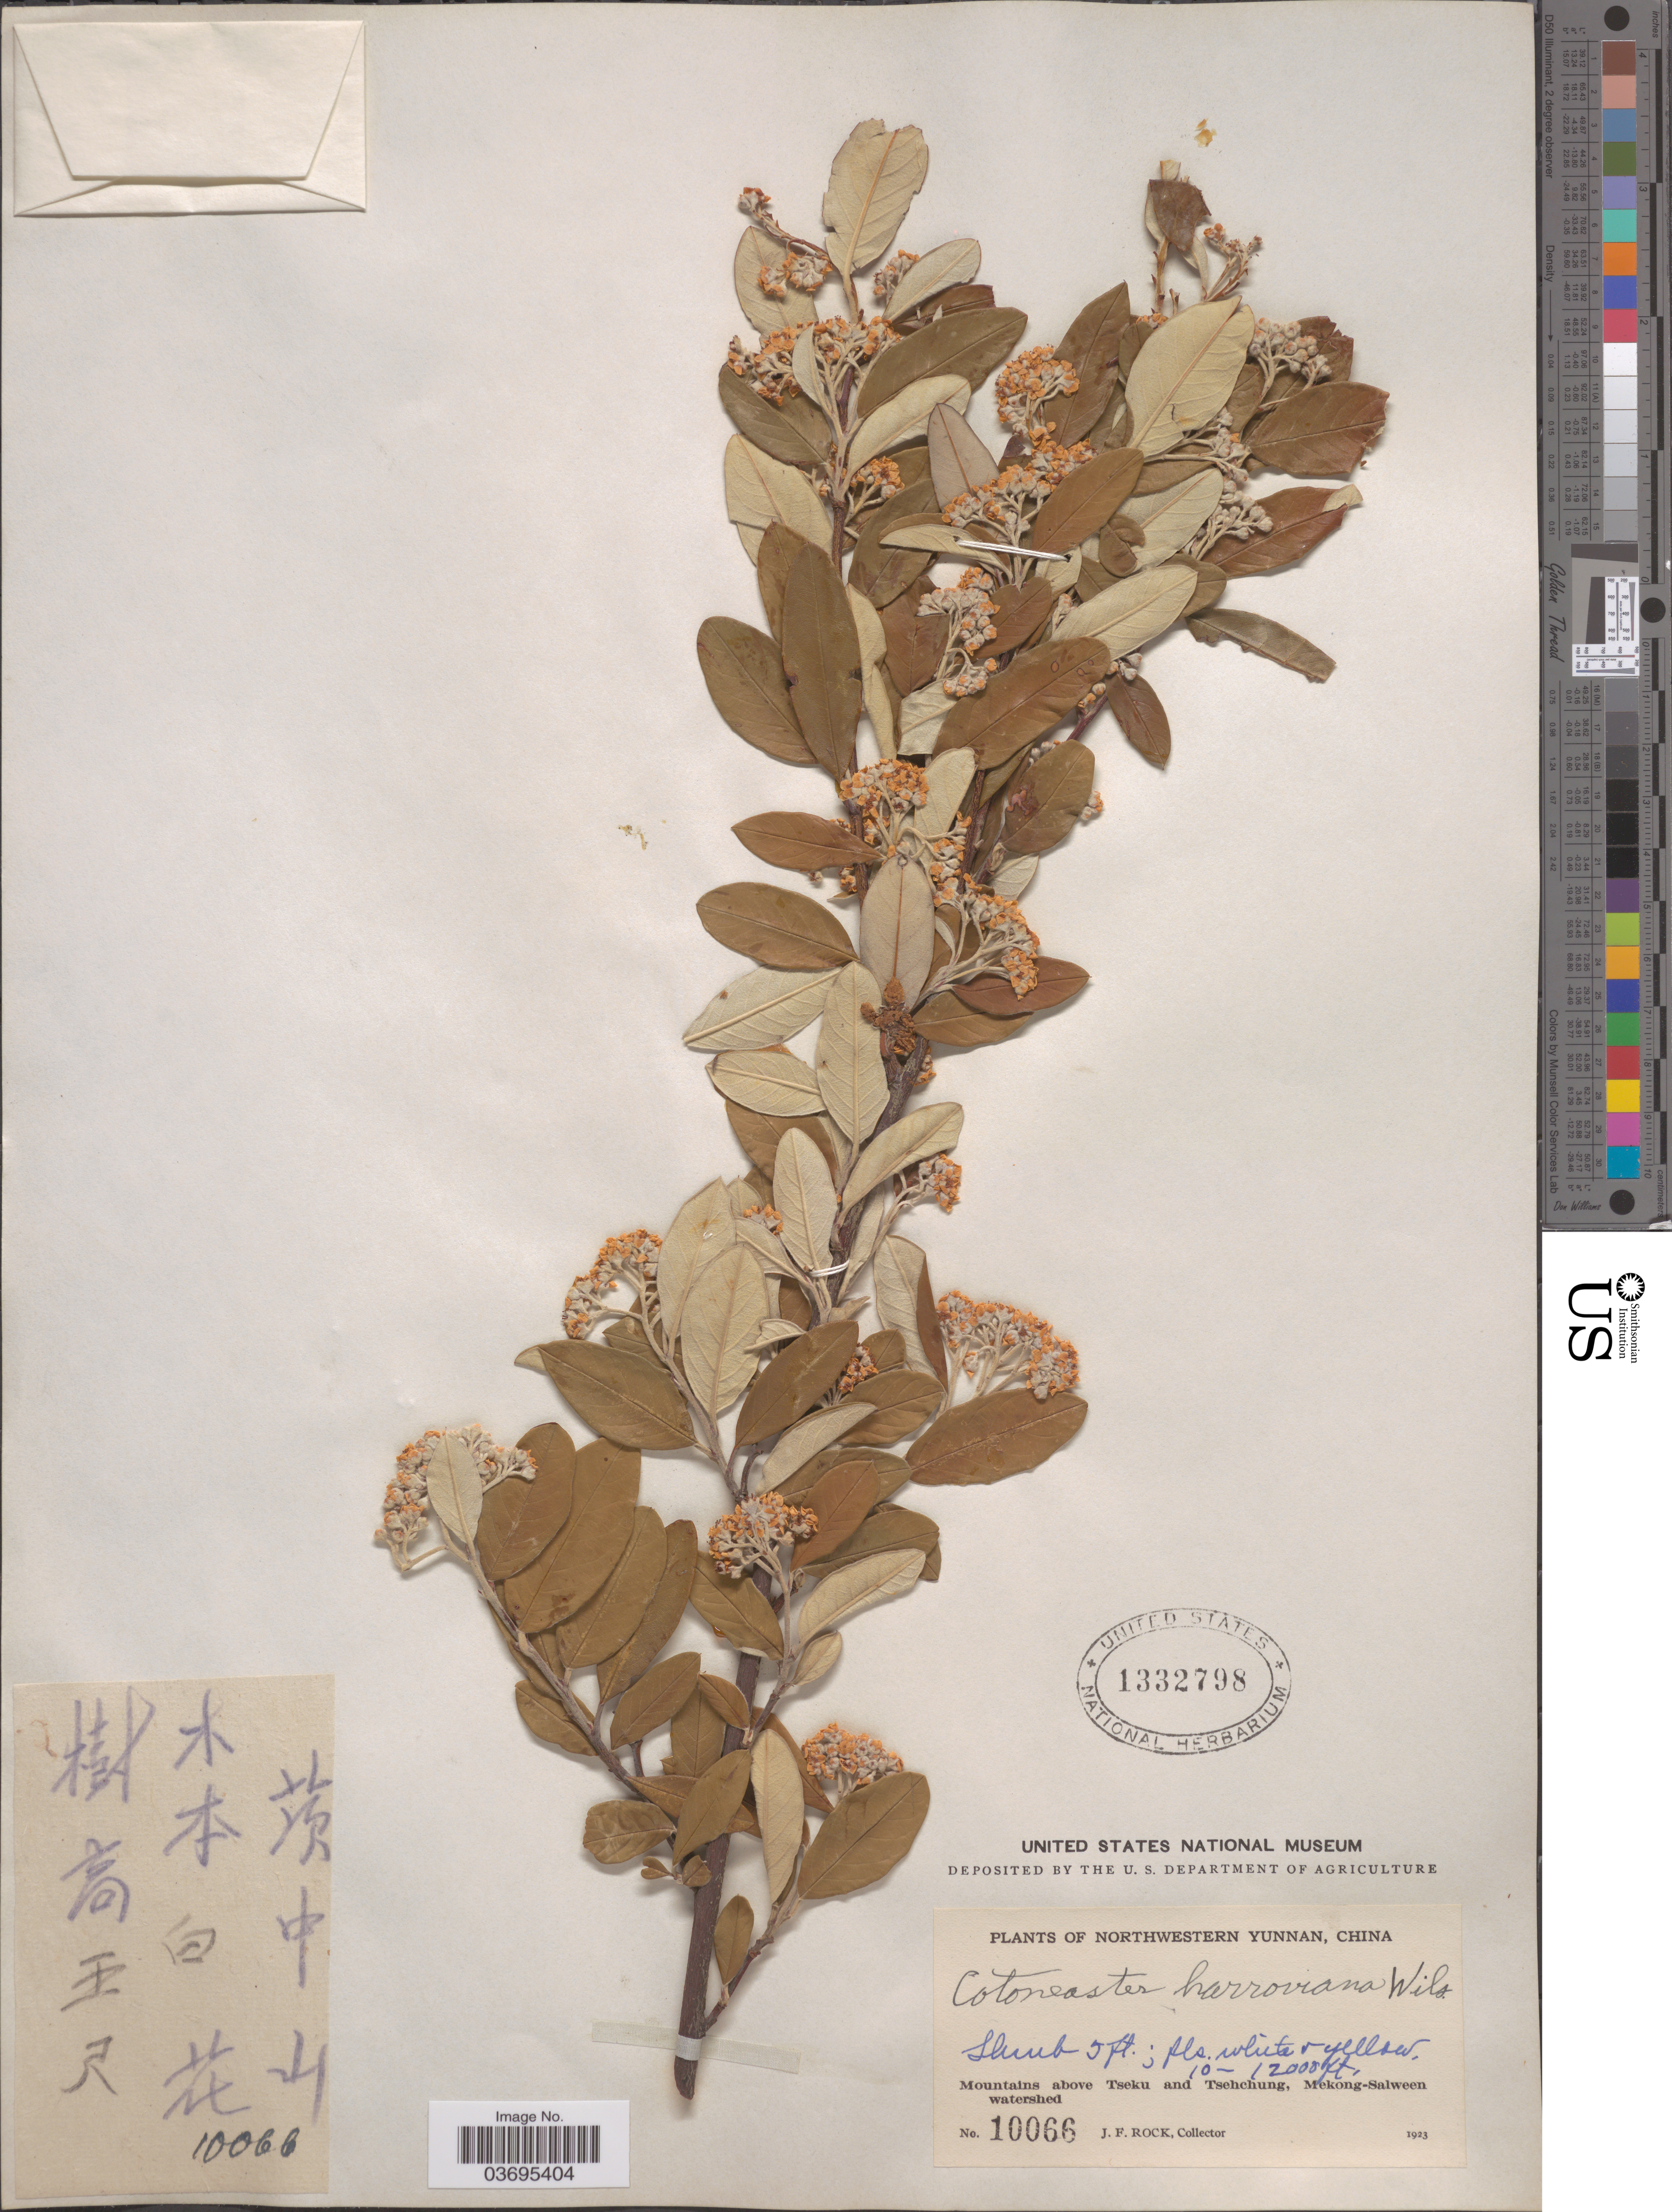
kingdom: Plantae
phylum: Tracheophyta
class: Magnoliopsida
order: Rosales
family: Rosaceae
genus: Cotoneaster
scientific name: Cotoneaster harrovianus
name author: E.H. Wilson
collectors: J. Rock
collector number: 10066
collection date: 1923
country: China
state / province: Yunnan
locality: Northwestern Yunnan. Mountains above Tseku and Tsehchung, Mekong-Salween watershed.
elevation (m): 3048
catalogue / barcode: US 1332798